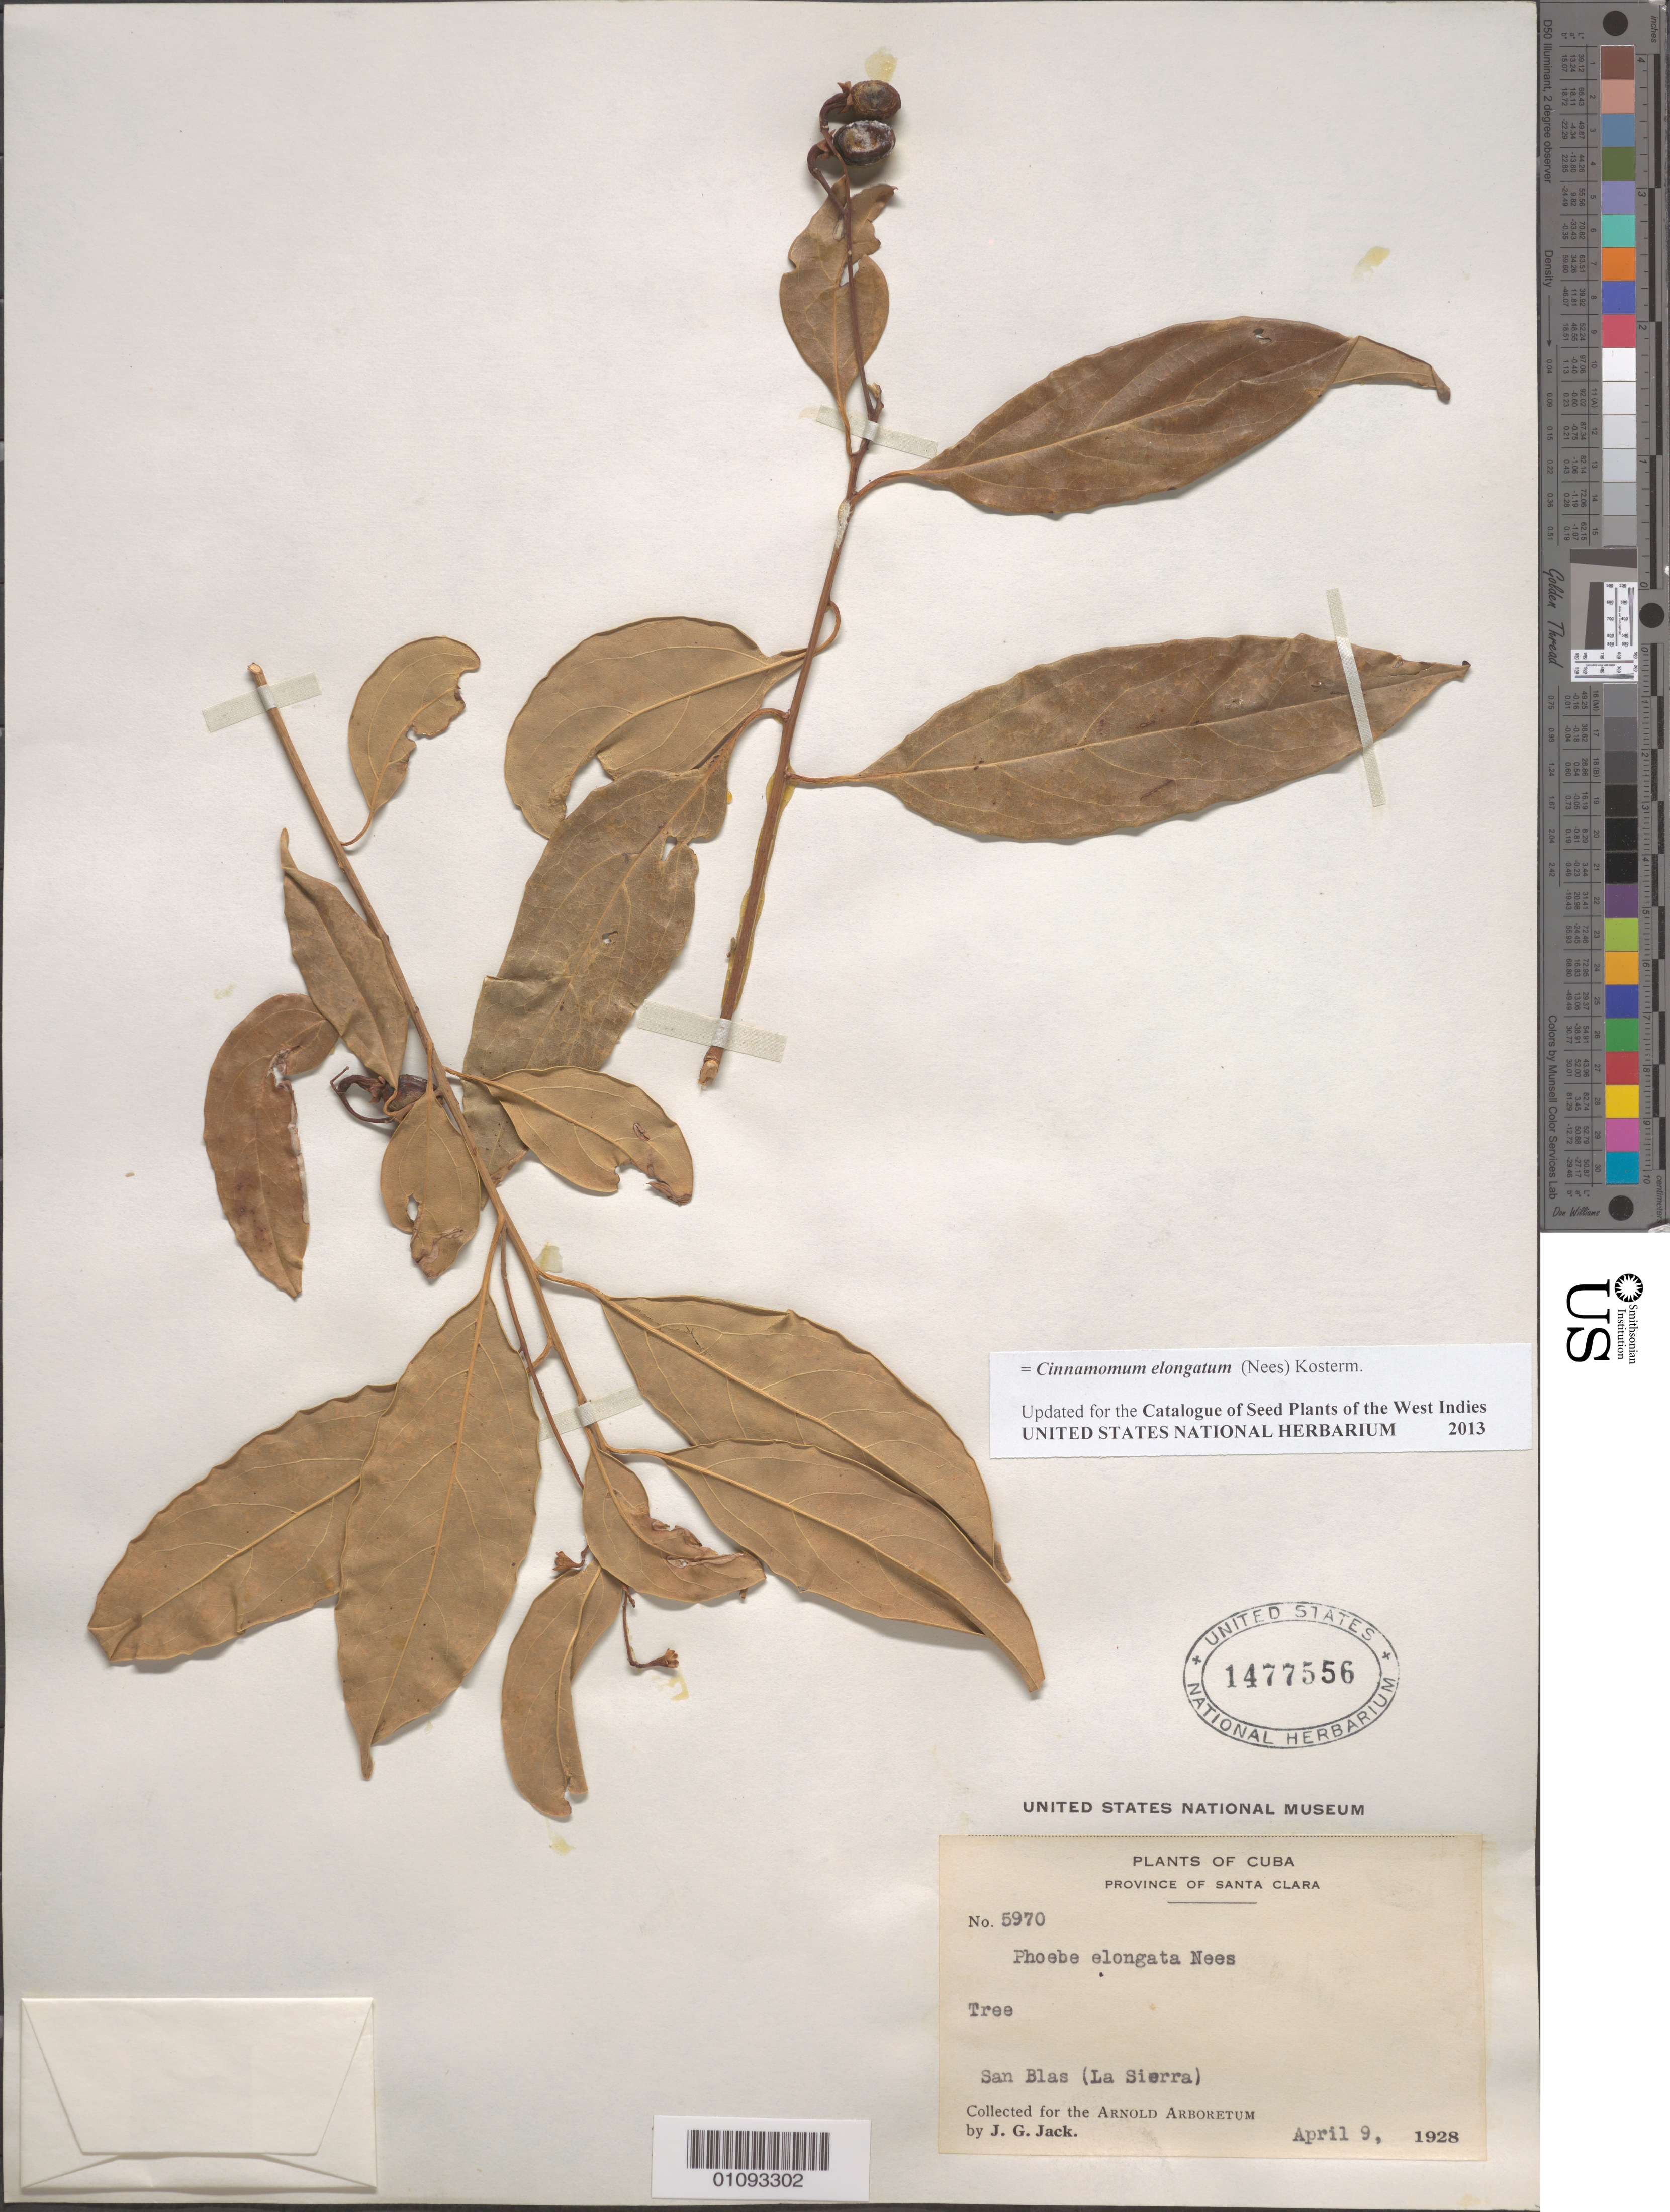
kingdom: Plantae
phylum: Tracheophyta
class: Magnoliopsida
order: Laurales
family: Lauraceae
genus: Phoebe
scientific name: Phoebe elongata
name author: (Vahl) Nees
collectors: J. G. Jack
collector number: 5970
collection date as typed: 09 Apr 1928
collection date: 1928-04-09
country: Cuba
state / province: Matanzas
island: Cuba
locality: San Blas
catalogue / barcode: US 1477556